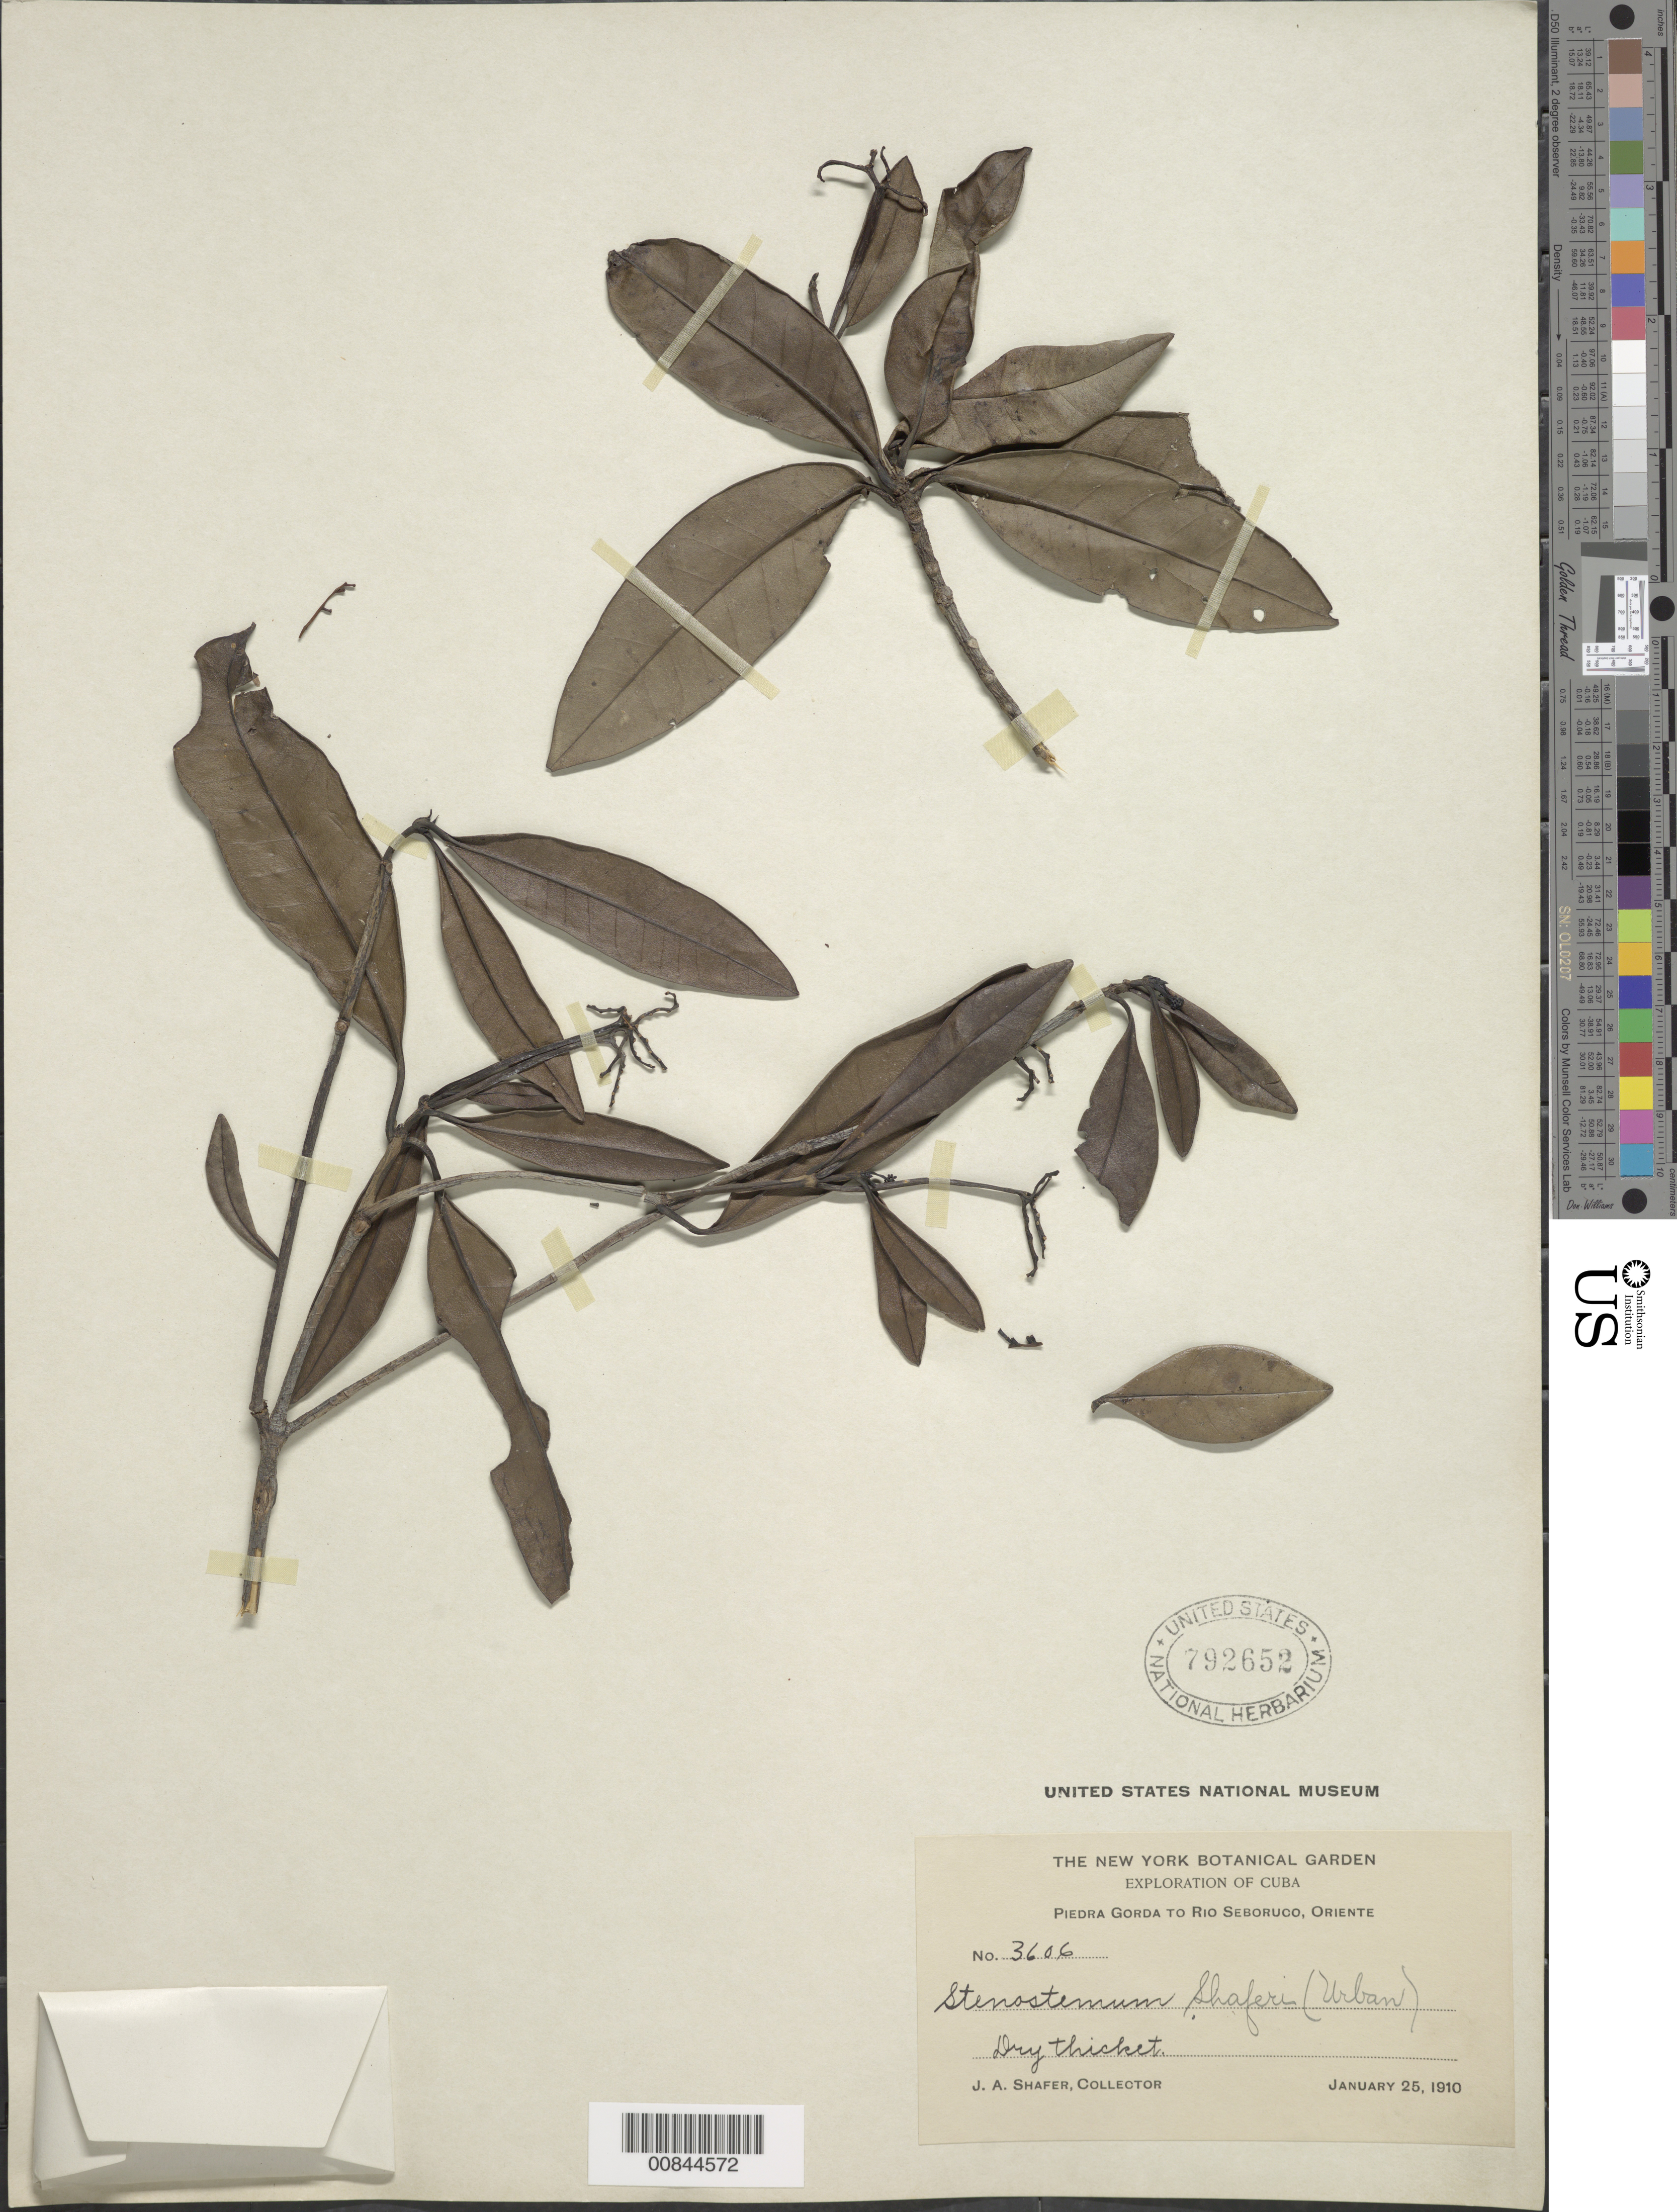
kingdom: Plantae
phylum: Tracheophyta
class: Magnoliopsida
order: Gentianales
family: Rubiaceae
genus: Stenostomum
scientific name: Stenostomum shaferi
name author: (Urb.) Borhidi & Fernández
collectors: J. A. Shafer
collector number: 3606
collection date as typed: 25 Jan 1910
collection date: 1910-01-25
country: Cuba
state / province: Oriente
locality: Piedra Gorda to Rio Seboruco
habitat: Dry thicket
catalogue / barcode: US 792652